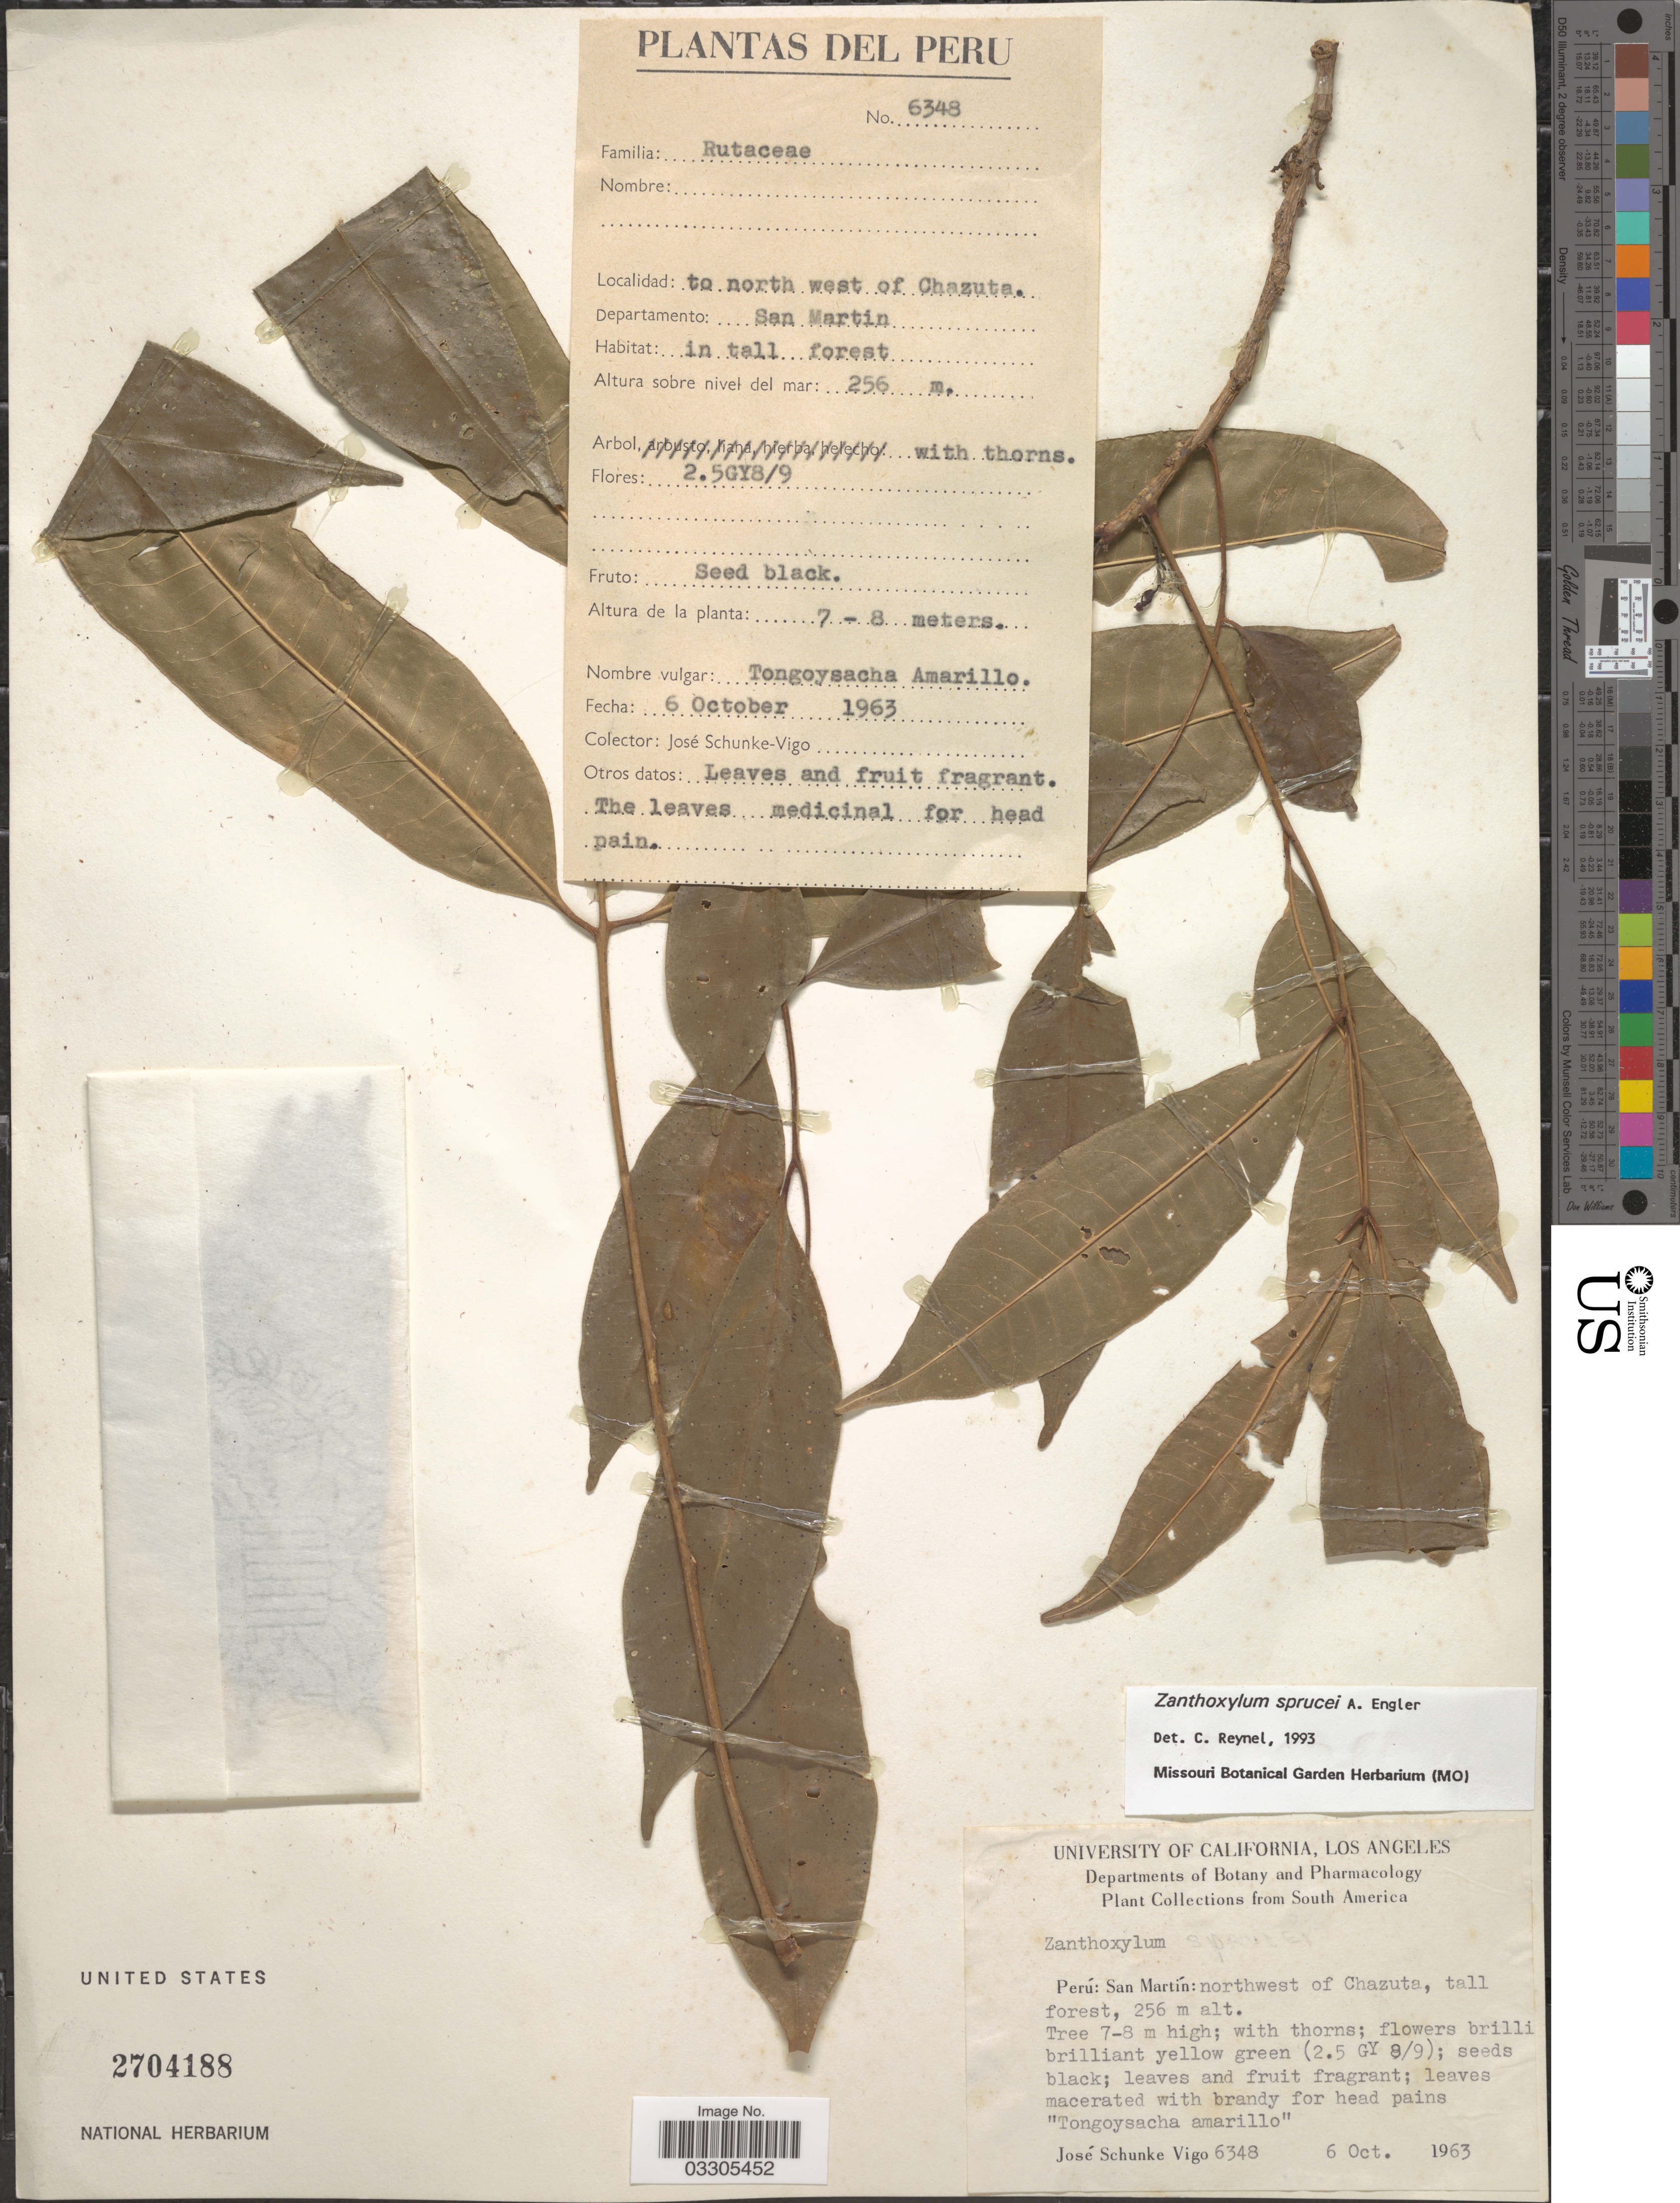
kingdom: Plantae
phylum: Tracheophyta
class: Magnoliopsida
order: Sapindales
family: Rutaceae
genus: Zanthoxylum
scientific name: Zanthoxylum sprucei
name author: Engl.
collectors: J. Schunke Vigo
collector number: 6348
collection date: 1963-10-06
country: Peru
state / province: San Martín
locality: To north west of Chazuta. Departamento: San Martin.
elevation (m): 256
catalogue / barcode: US 2704188